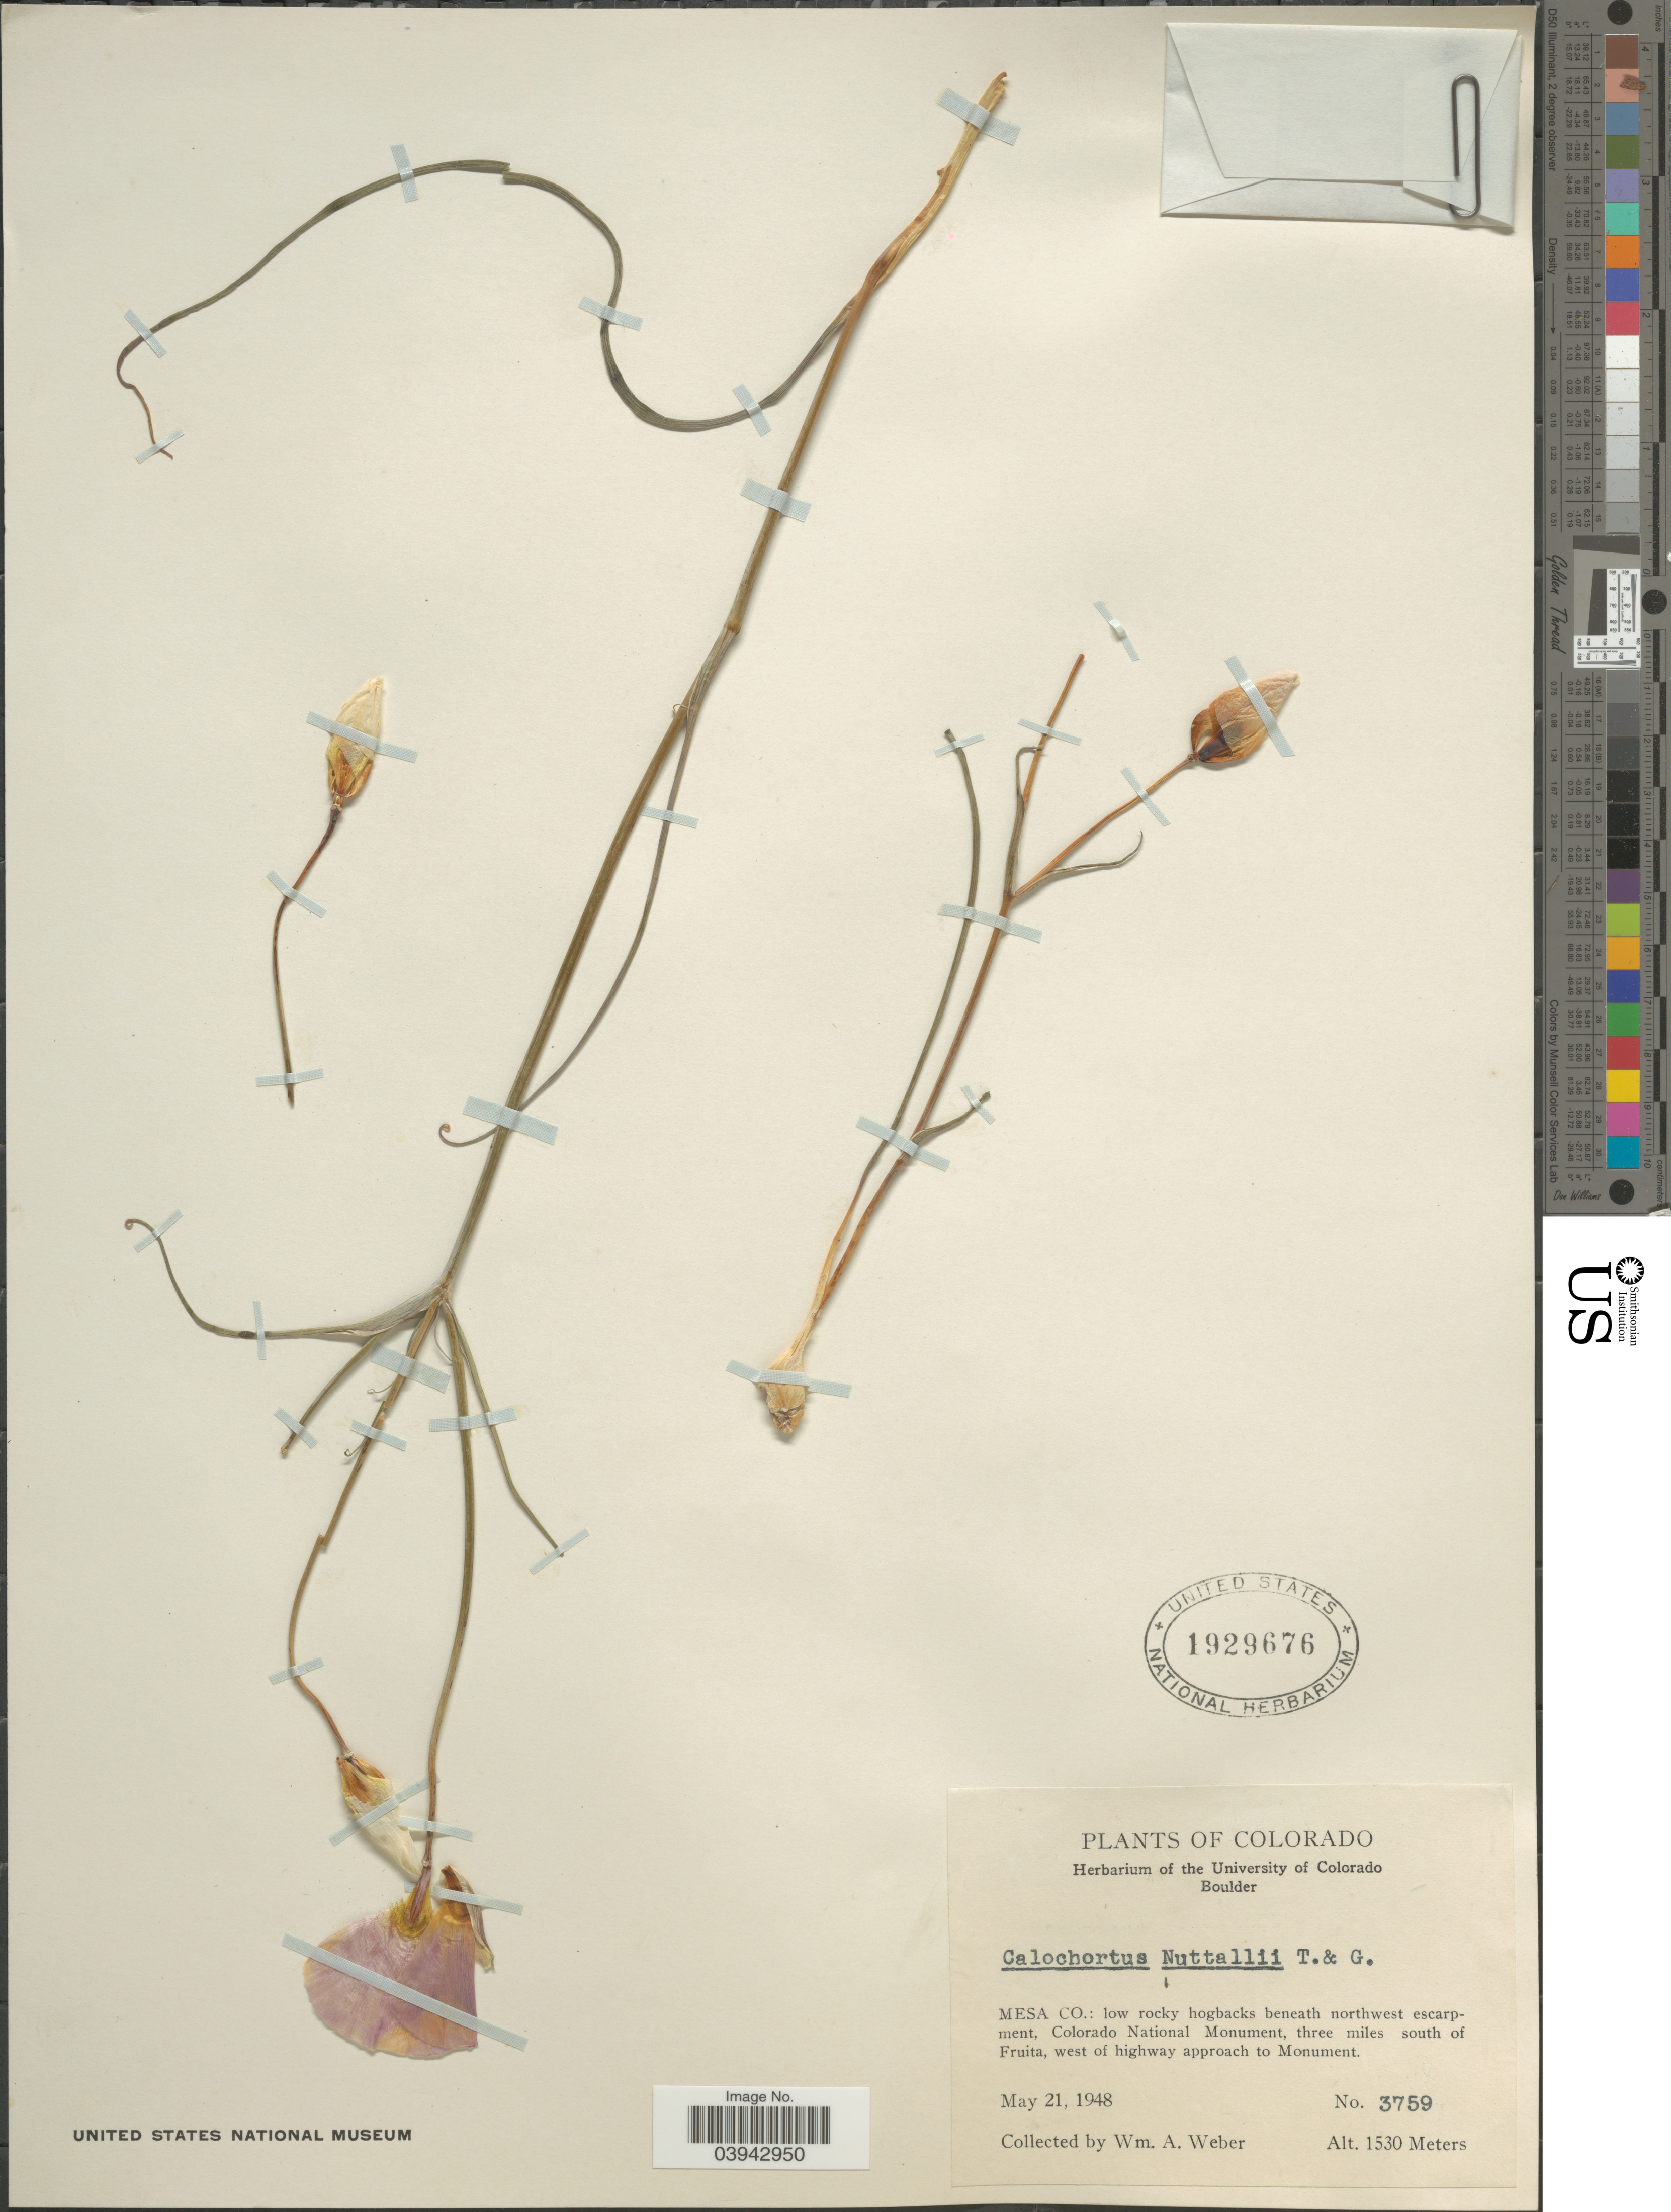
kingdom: Plantae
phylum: Tracheophyta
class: Liliopsida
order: Liliales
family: Liliaceae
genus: Calochortus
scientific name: Calochortus nuttallii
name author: Torr.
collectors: W. A. Weber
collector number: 3759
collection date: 1948-05-21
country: United States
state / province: Colorado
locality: Mesa Co.: low rocky hogbacks beneath northwest escarpment, Colorado National Monument, three miles south of Fruita, west of highway approach to Monument.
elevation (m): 1530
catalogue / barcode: US 1929676